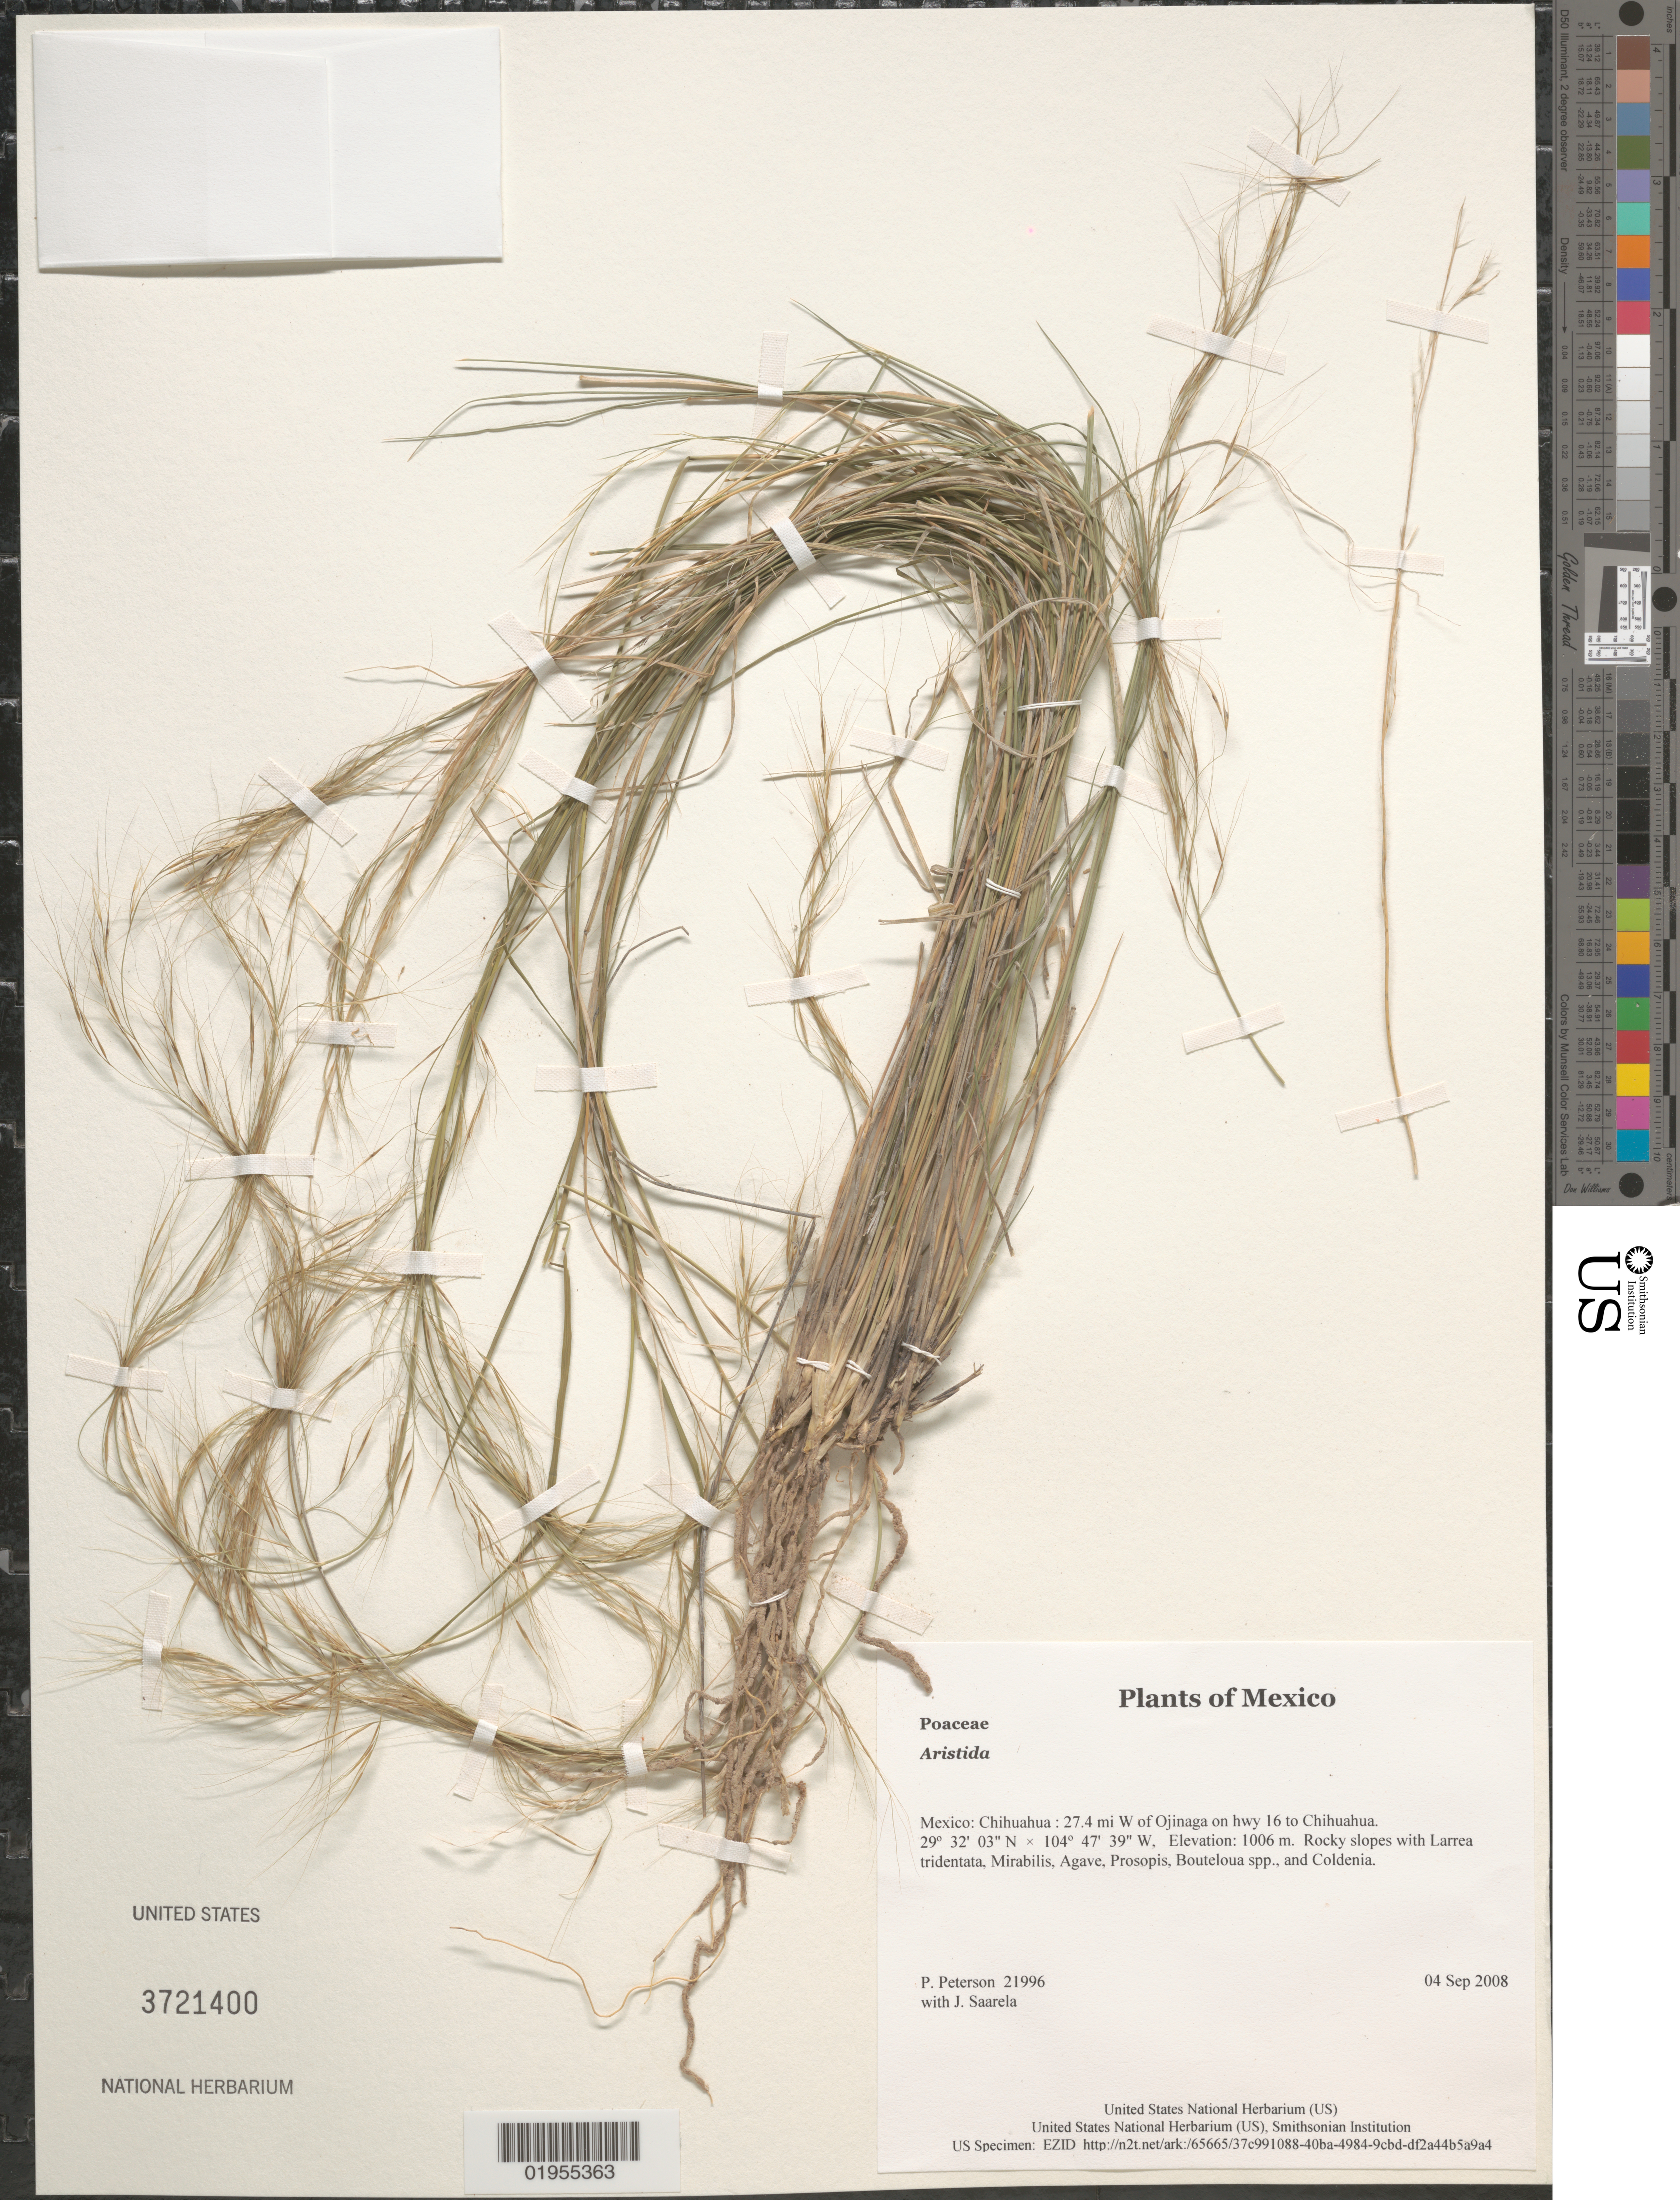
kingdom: Plantae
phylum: Tracheophyta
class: Liliopsida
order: Poales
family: Poaceae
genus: Aristida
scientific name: Aristida sp.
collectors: P. M. Peterson & J. Saarela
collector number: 21996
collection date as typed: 04 Sep 2008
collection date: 2008-09-04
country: Mexico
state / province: Chihuahua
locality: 27.4 mi W of Ojinaga on hwy 16 to Chihuahua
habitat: Rocky slopes with Larrea tridentata, Mirabilis, Agave, Prosopis, Bouteloua spp., and Coldenia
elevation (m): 1006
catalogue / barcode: US 3721400